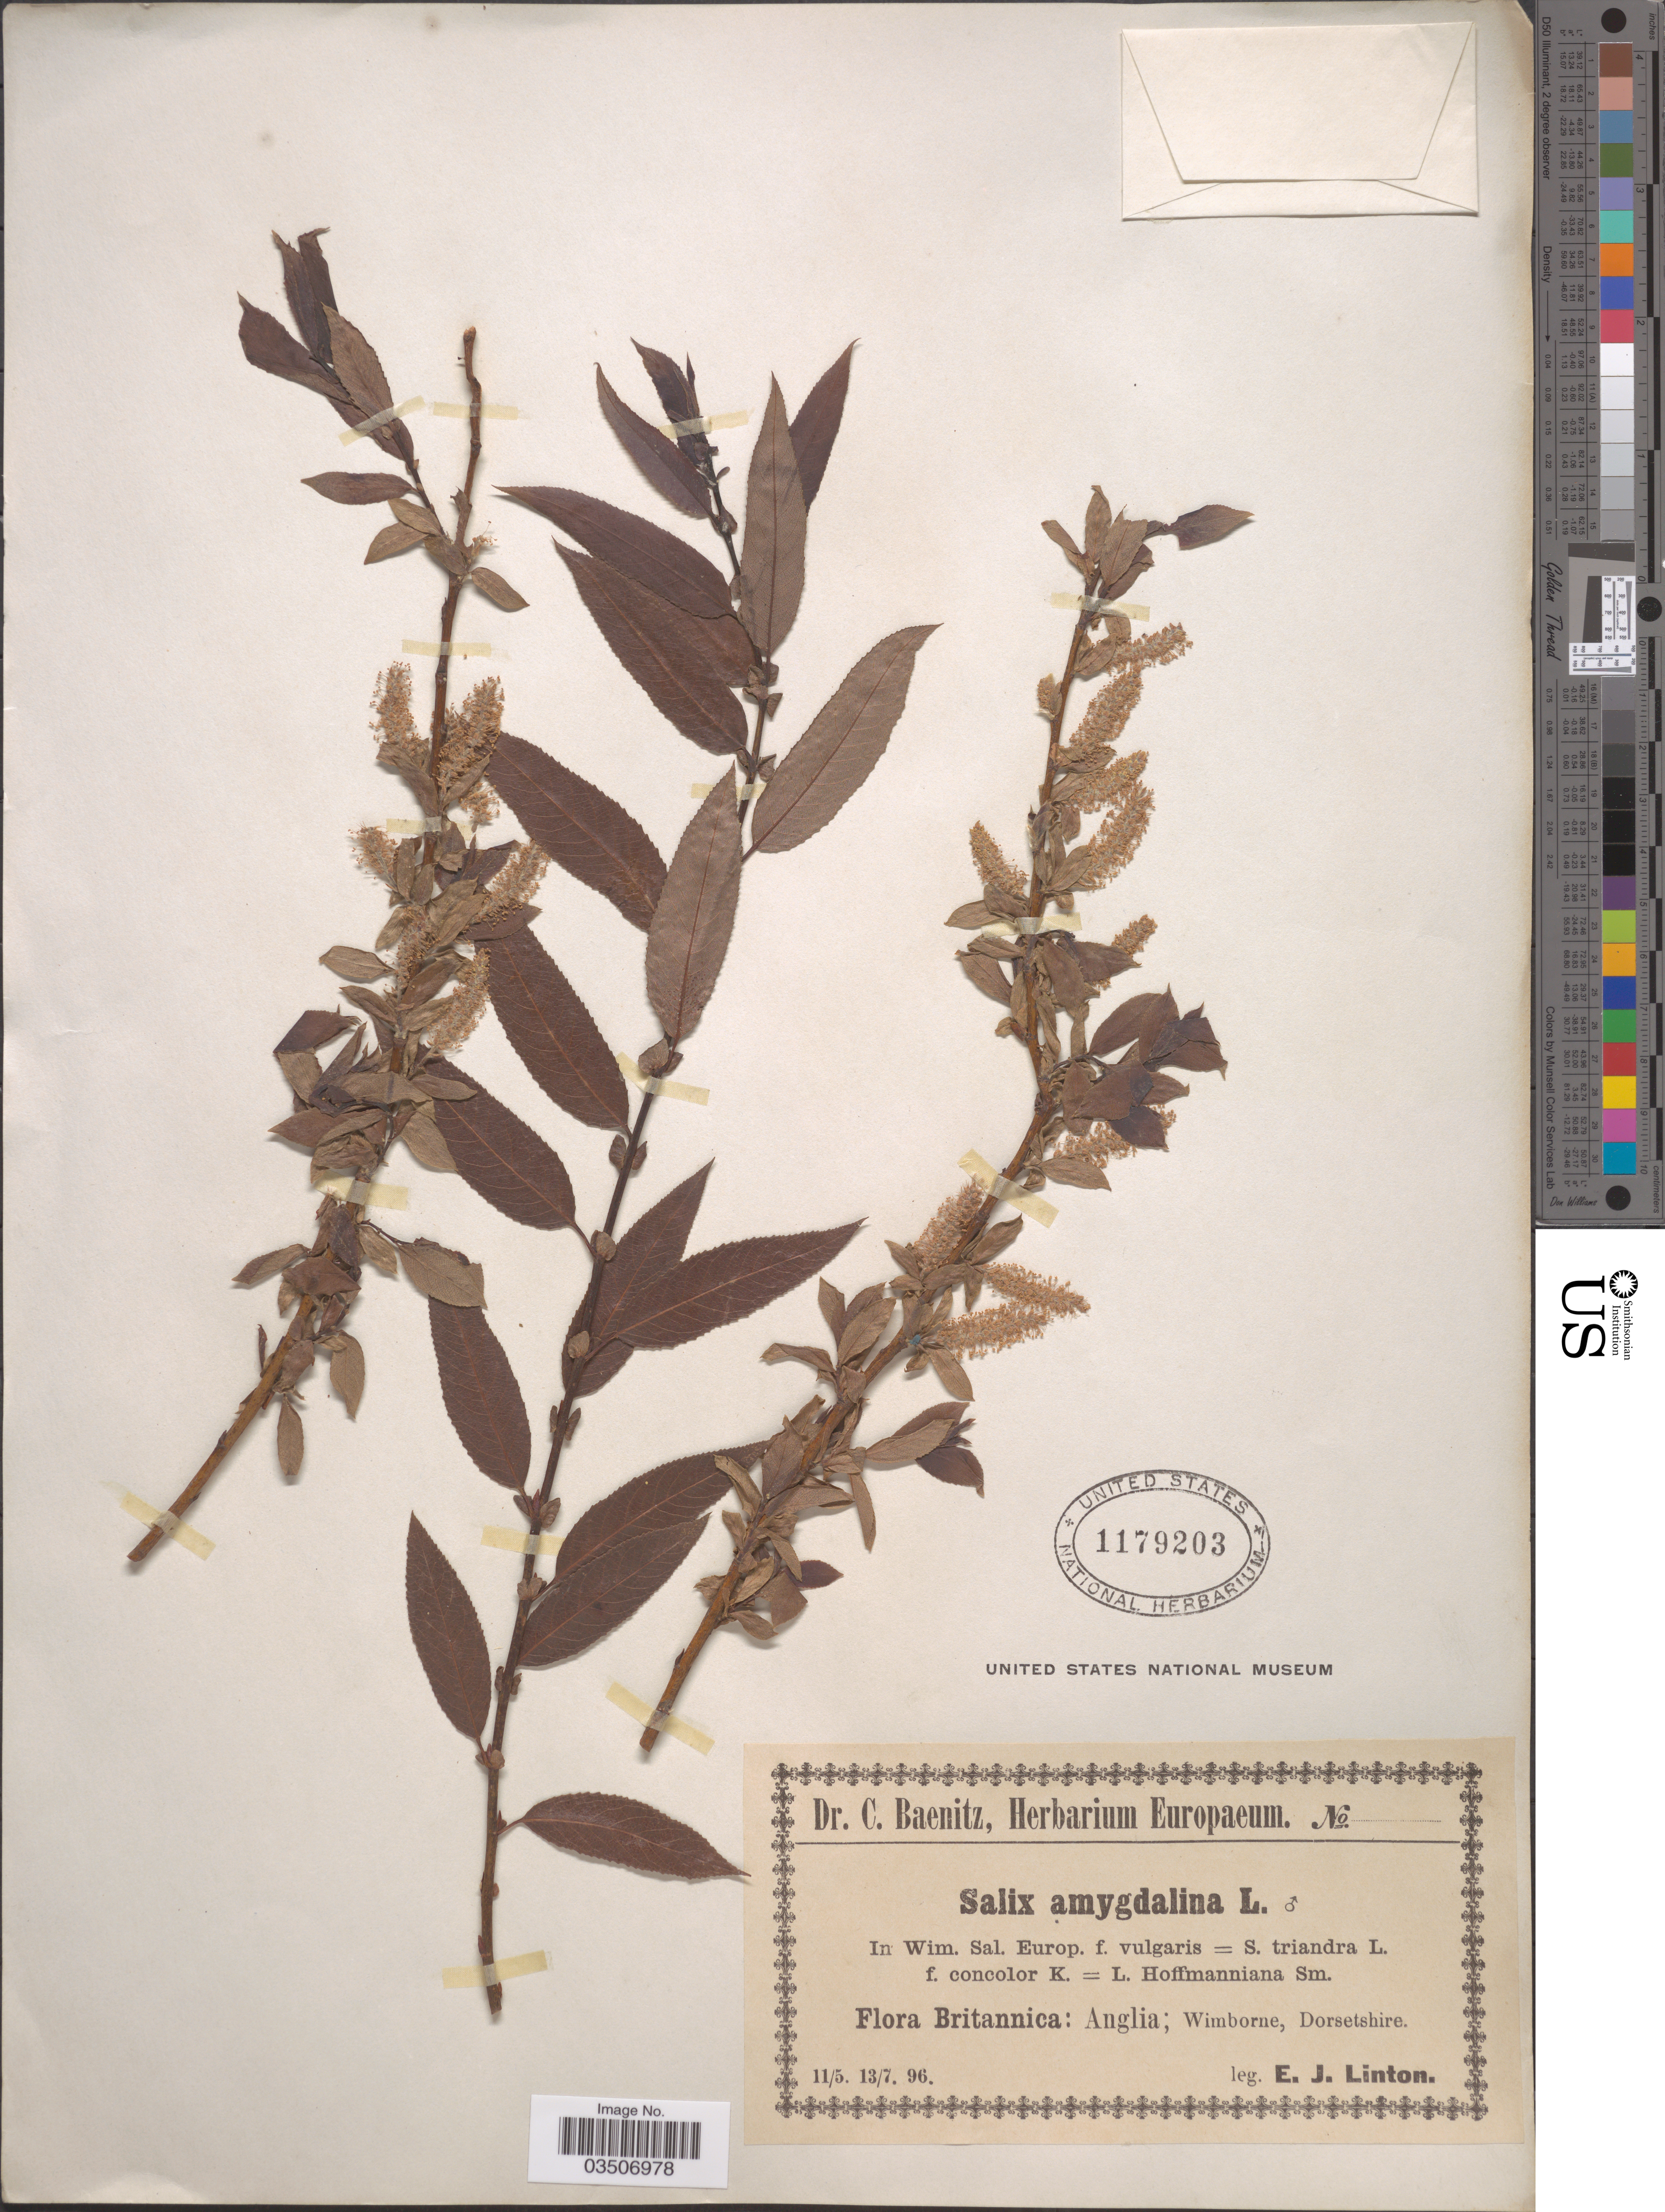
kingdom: Plantae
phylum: Tracheophyta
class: Magnoliopsida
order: Malpighiales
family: Salicaceae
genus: Salix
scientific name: Salix amygdalina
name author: L.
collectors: E. Linton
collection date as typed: Transcribed d/m/y: 11/5/96 to 13/7/96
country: United Kingdom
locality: Britannica: Anglia; Wimborne, Dorsetshire.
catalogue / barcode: US 1179203